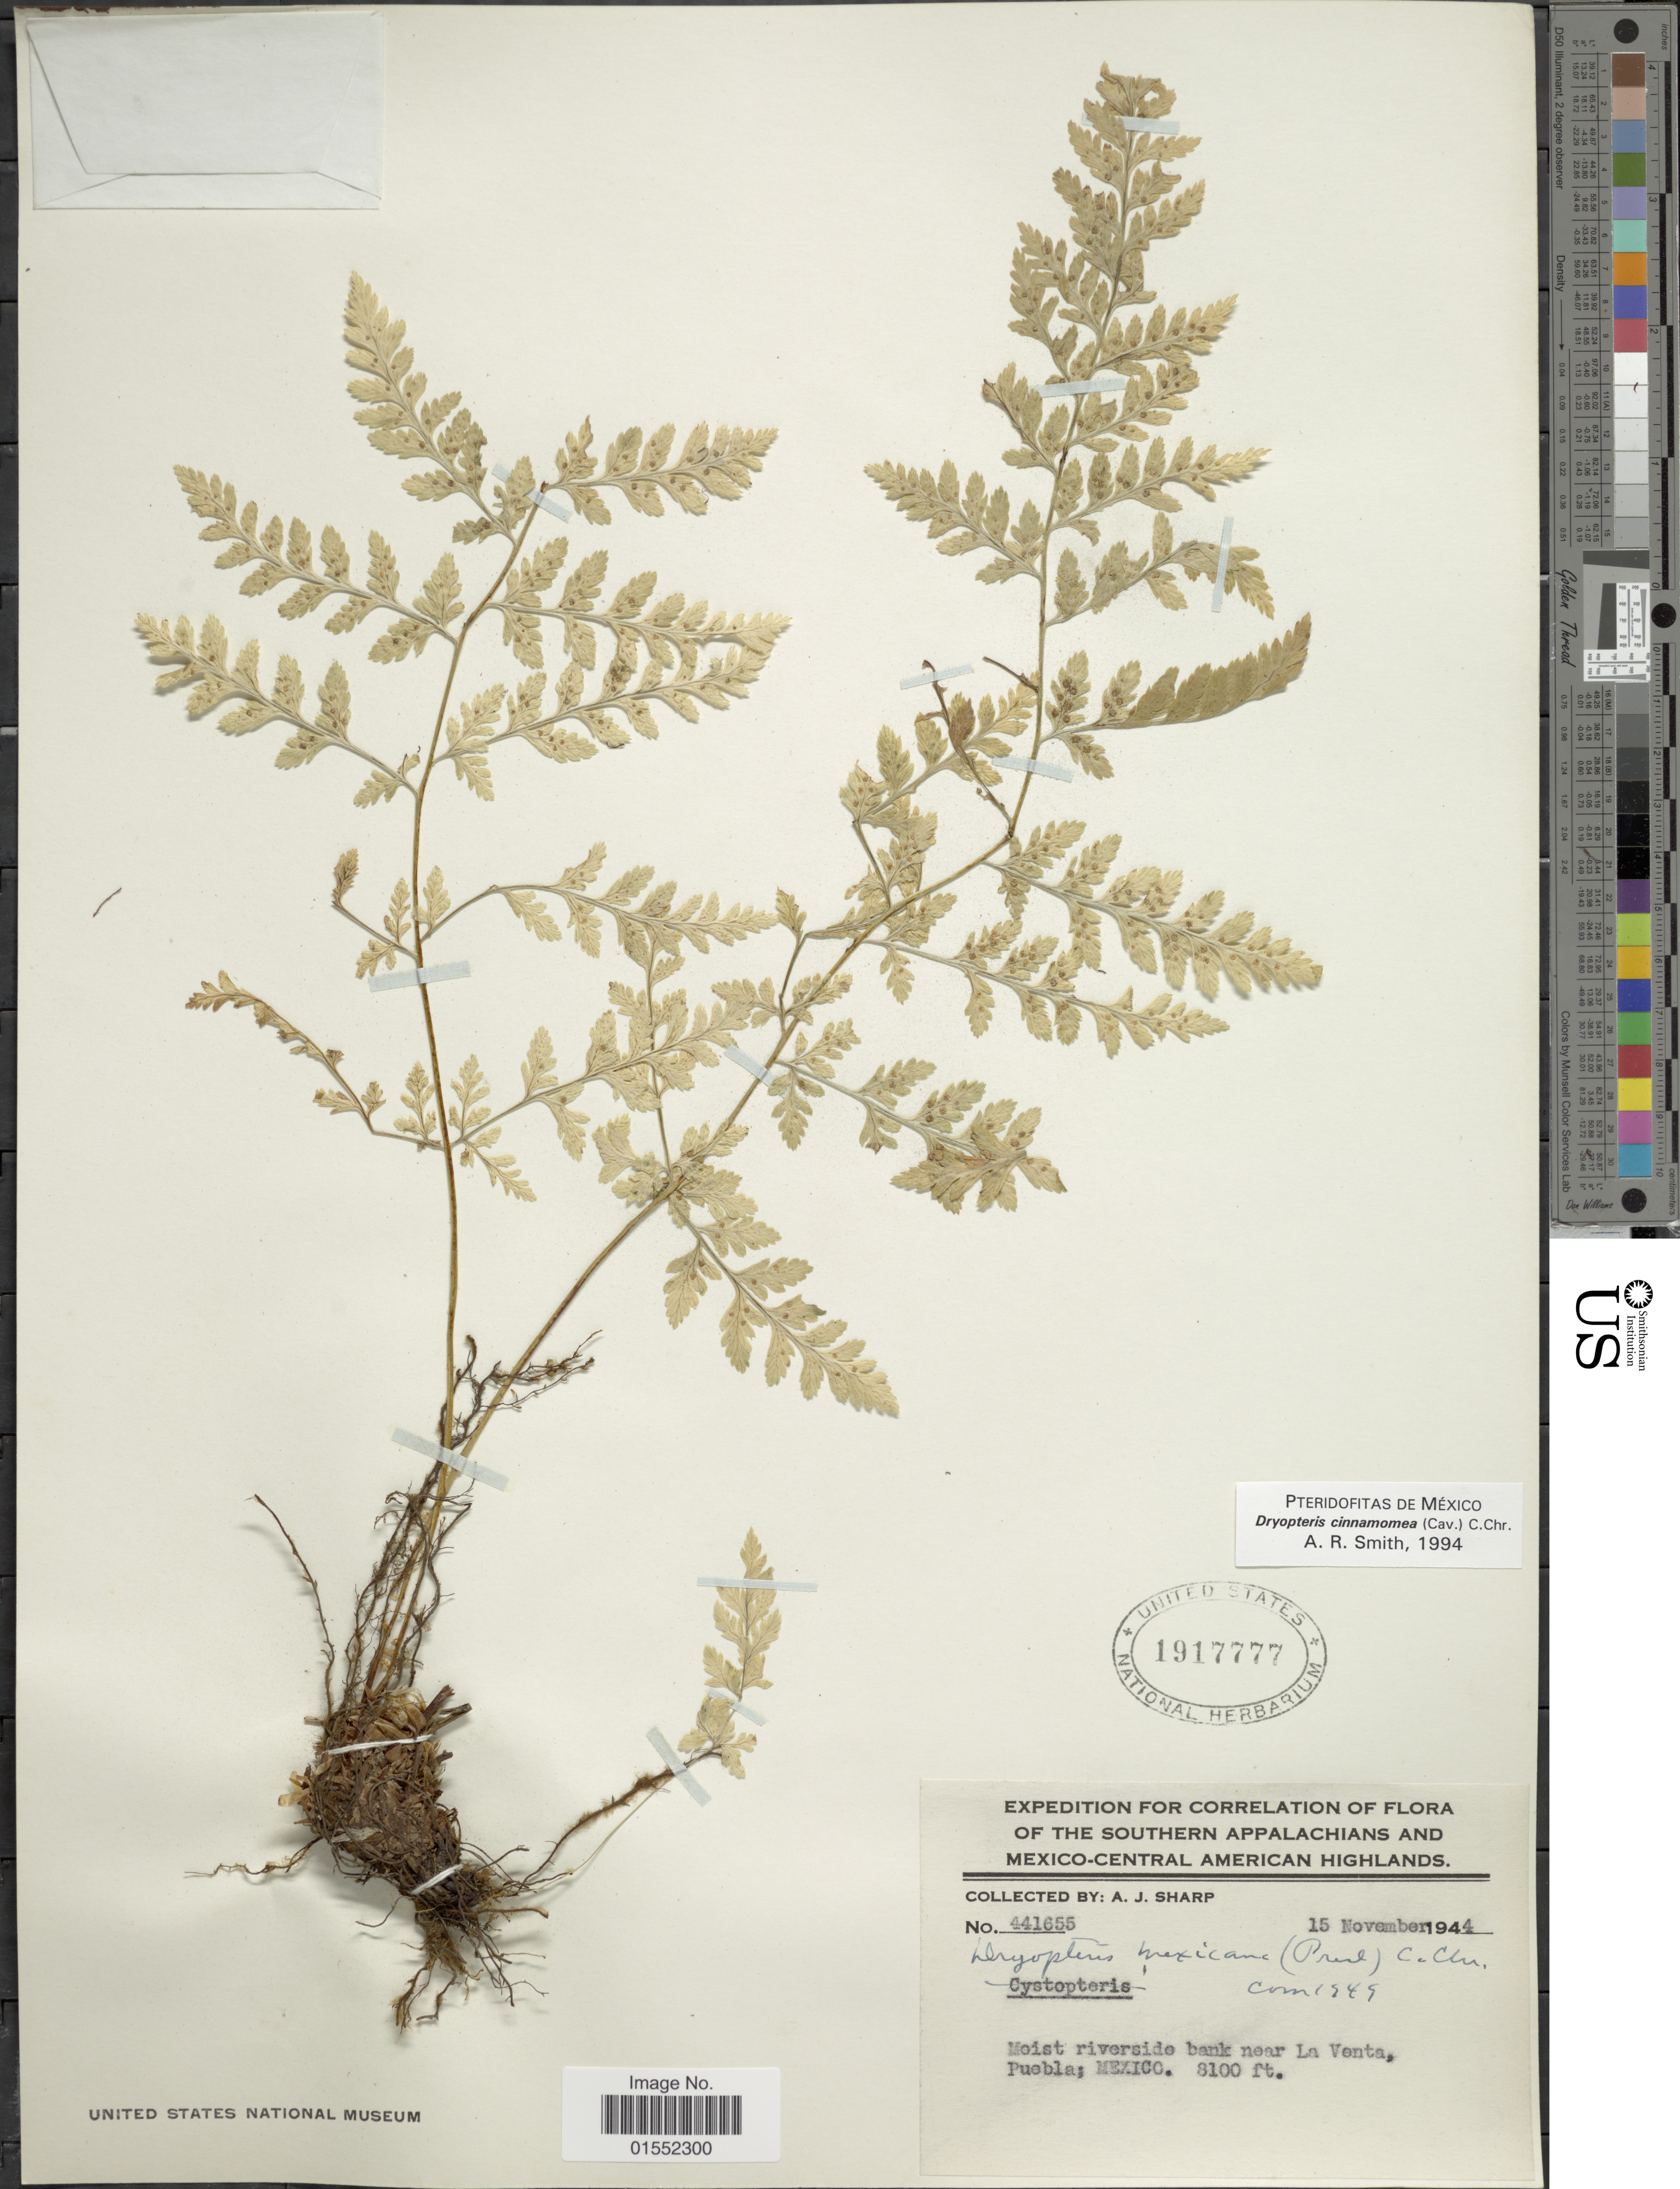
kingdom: Plantae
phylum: Tracheophyta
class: Polypodiopsida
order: Polypodiales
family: Dryopteridaceae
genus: Dryopteris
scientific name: Dryopteris cinnamomea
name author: (Cav.) C. Chr.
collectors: A. J. Sharp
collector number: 441655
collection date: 1944-11-15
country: Mexico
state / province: Puebla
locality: Southern Appalachians and Mexico-Central American Highlands, Moist riverside bank near La Venta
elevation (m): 2469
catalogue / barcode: US 1917777